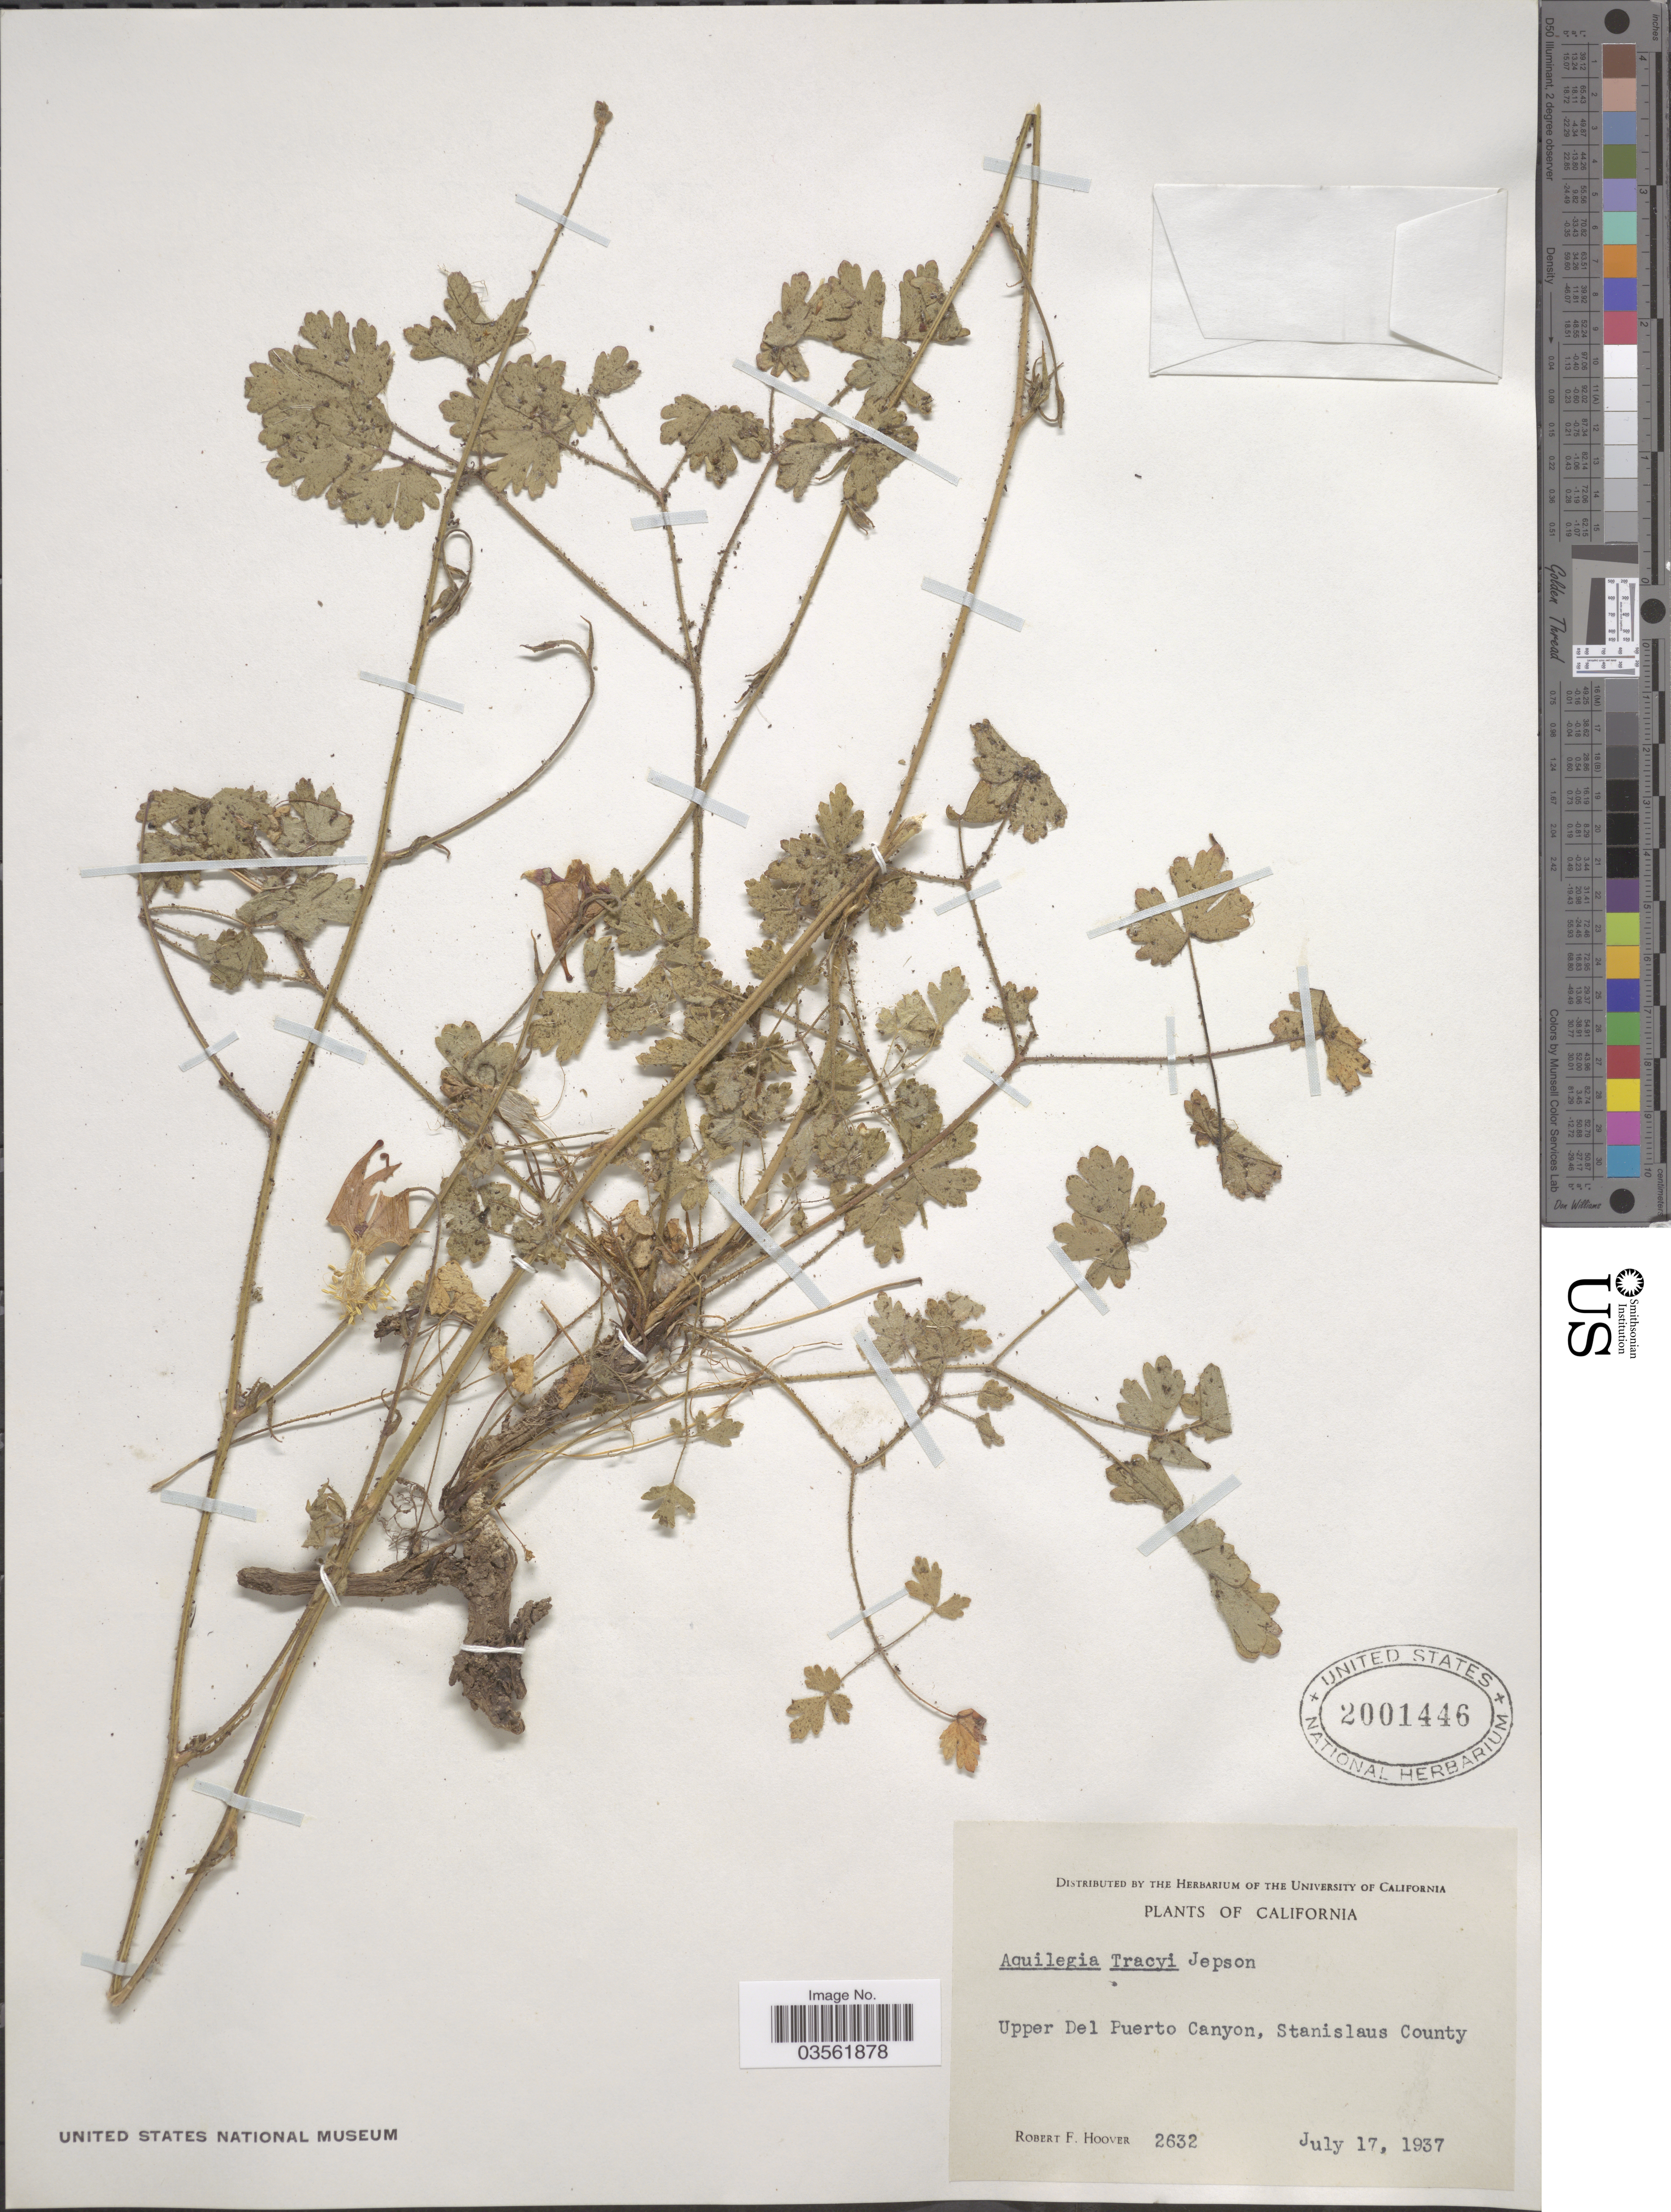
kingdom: Plantae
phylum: Tracheophyta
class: Magnoliopsida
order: Ranunculales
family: Ranunculaceae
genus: Aquilegia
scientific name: Aquilegia tracyi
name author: Jeps.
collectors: R. F. Hoover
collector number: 2632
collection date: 1937-07-17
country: United States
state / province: California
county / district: Stanislaus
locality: Upper Del Puerto Canyon, Stanislaus County.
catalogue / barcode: US 2001446